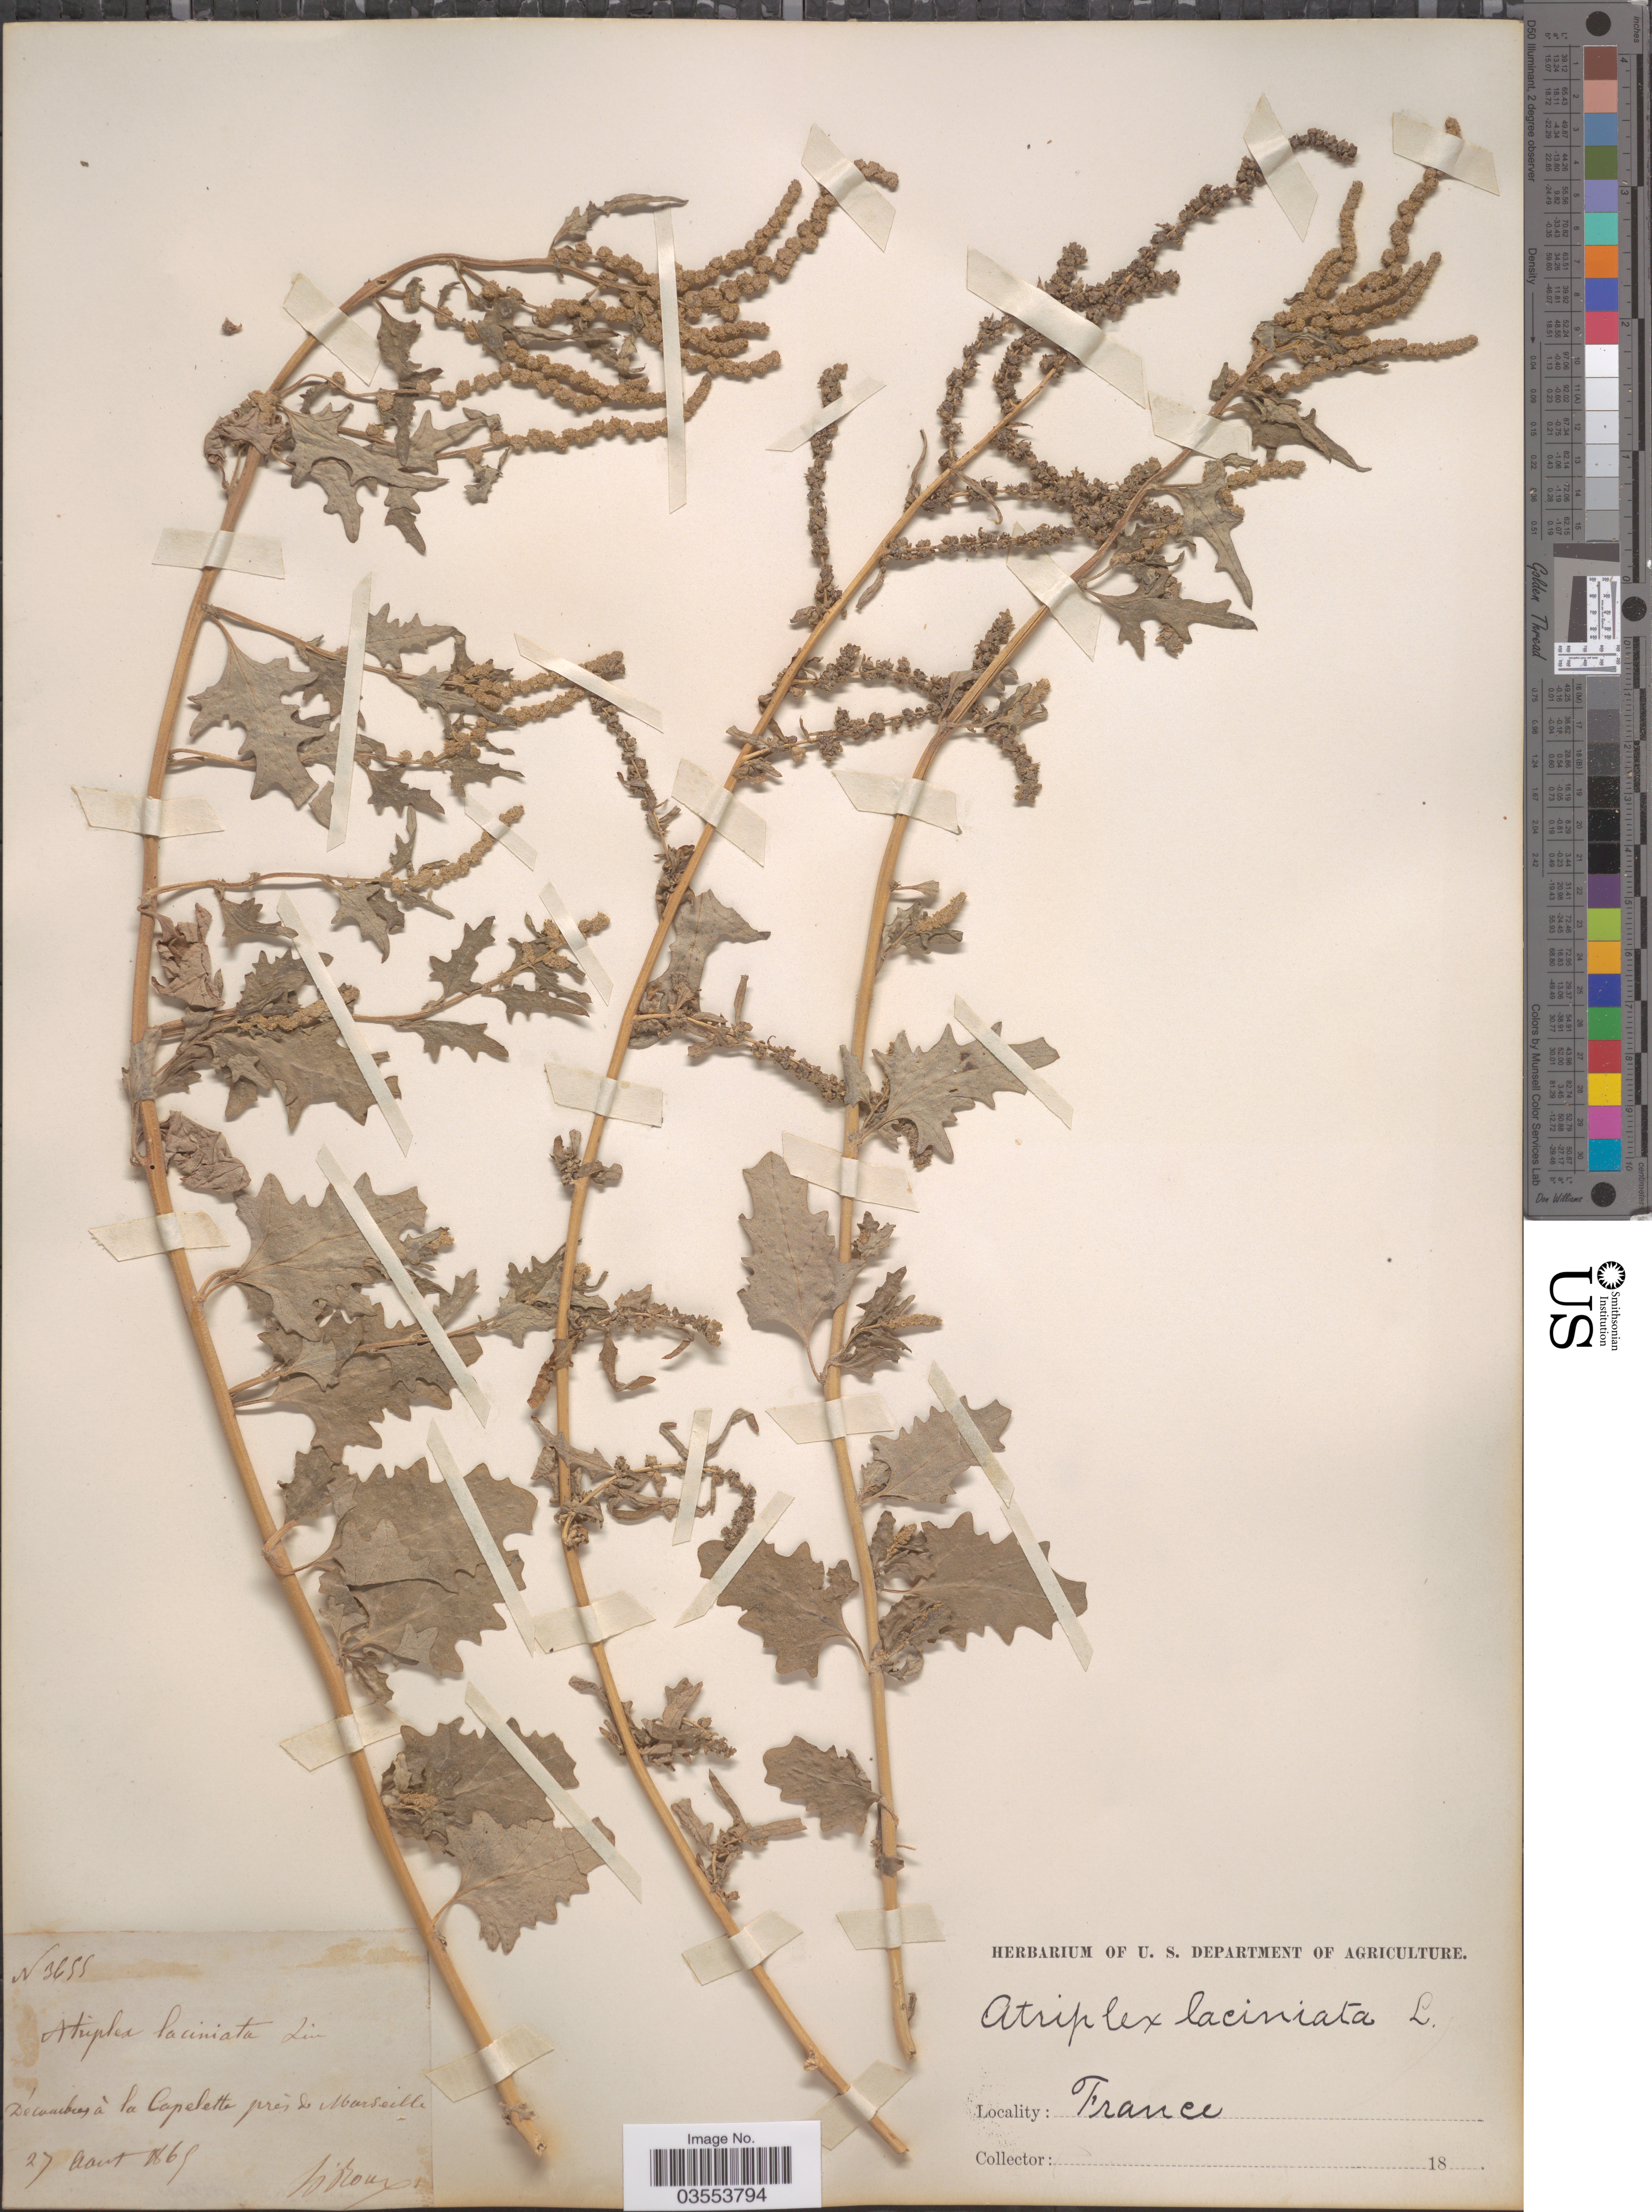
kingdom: Plantae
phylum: Tracheophyta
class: Magnoliopsida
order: Caryophyllales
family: Amaranthaceae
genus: Atriplex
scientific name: Atriplex laciniata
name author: L.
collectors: N. Roux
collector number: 3655*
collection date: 1865-08-27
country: France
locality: Décumbres à la Capelette près de Marseille.